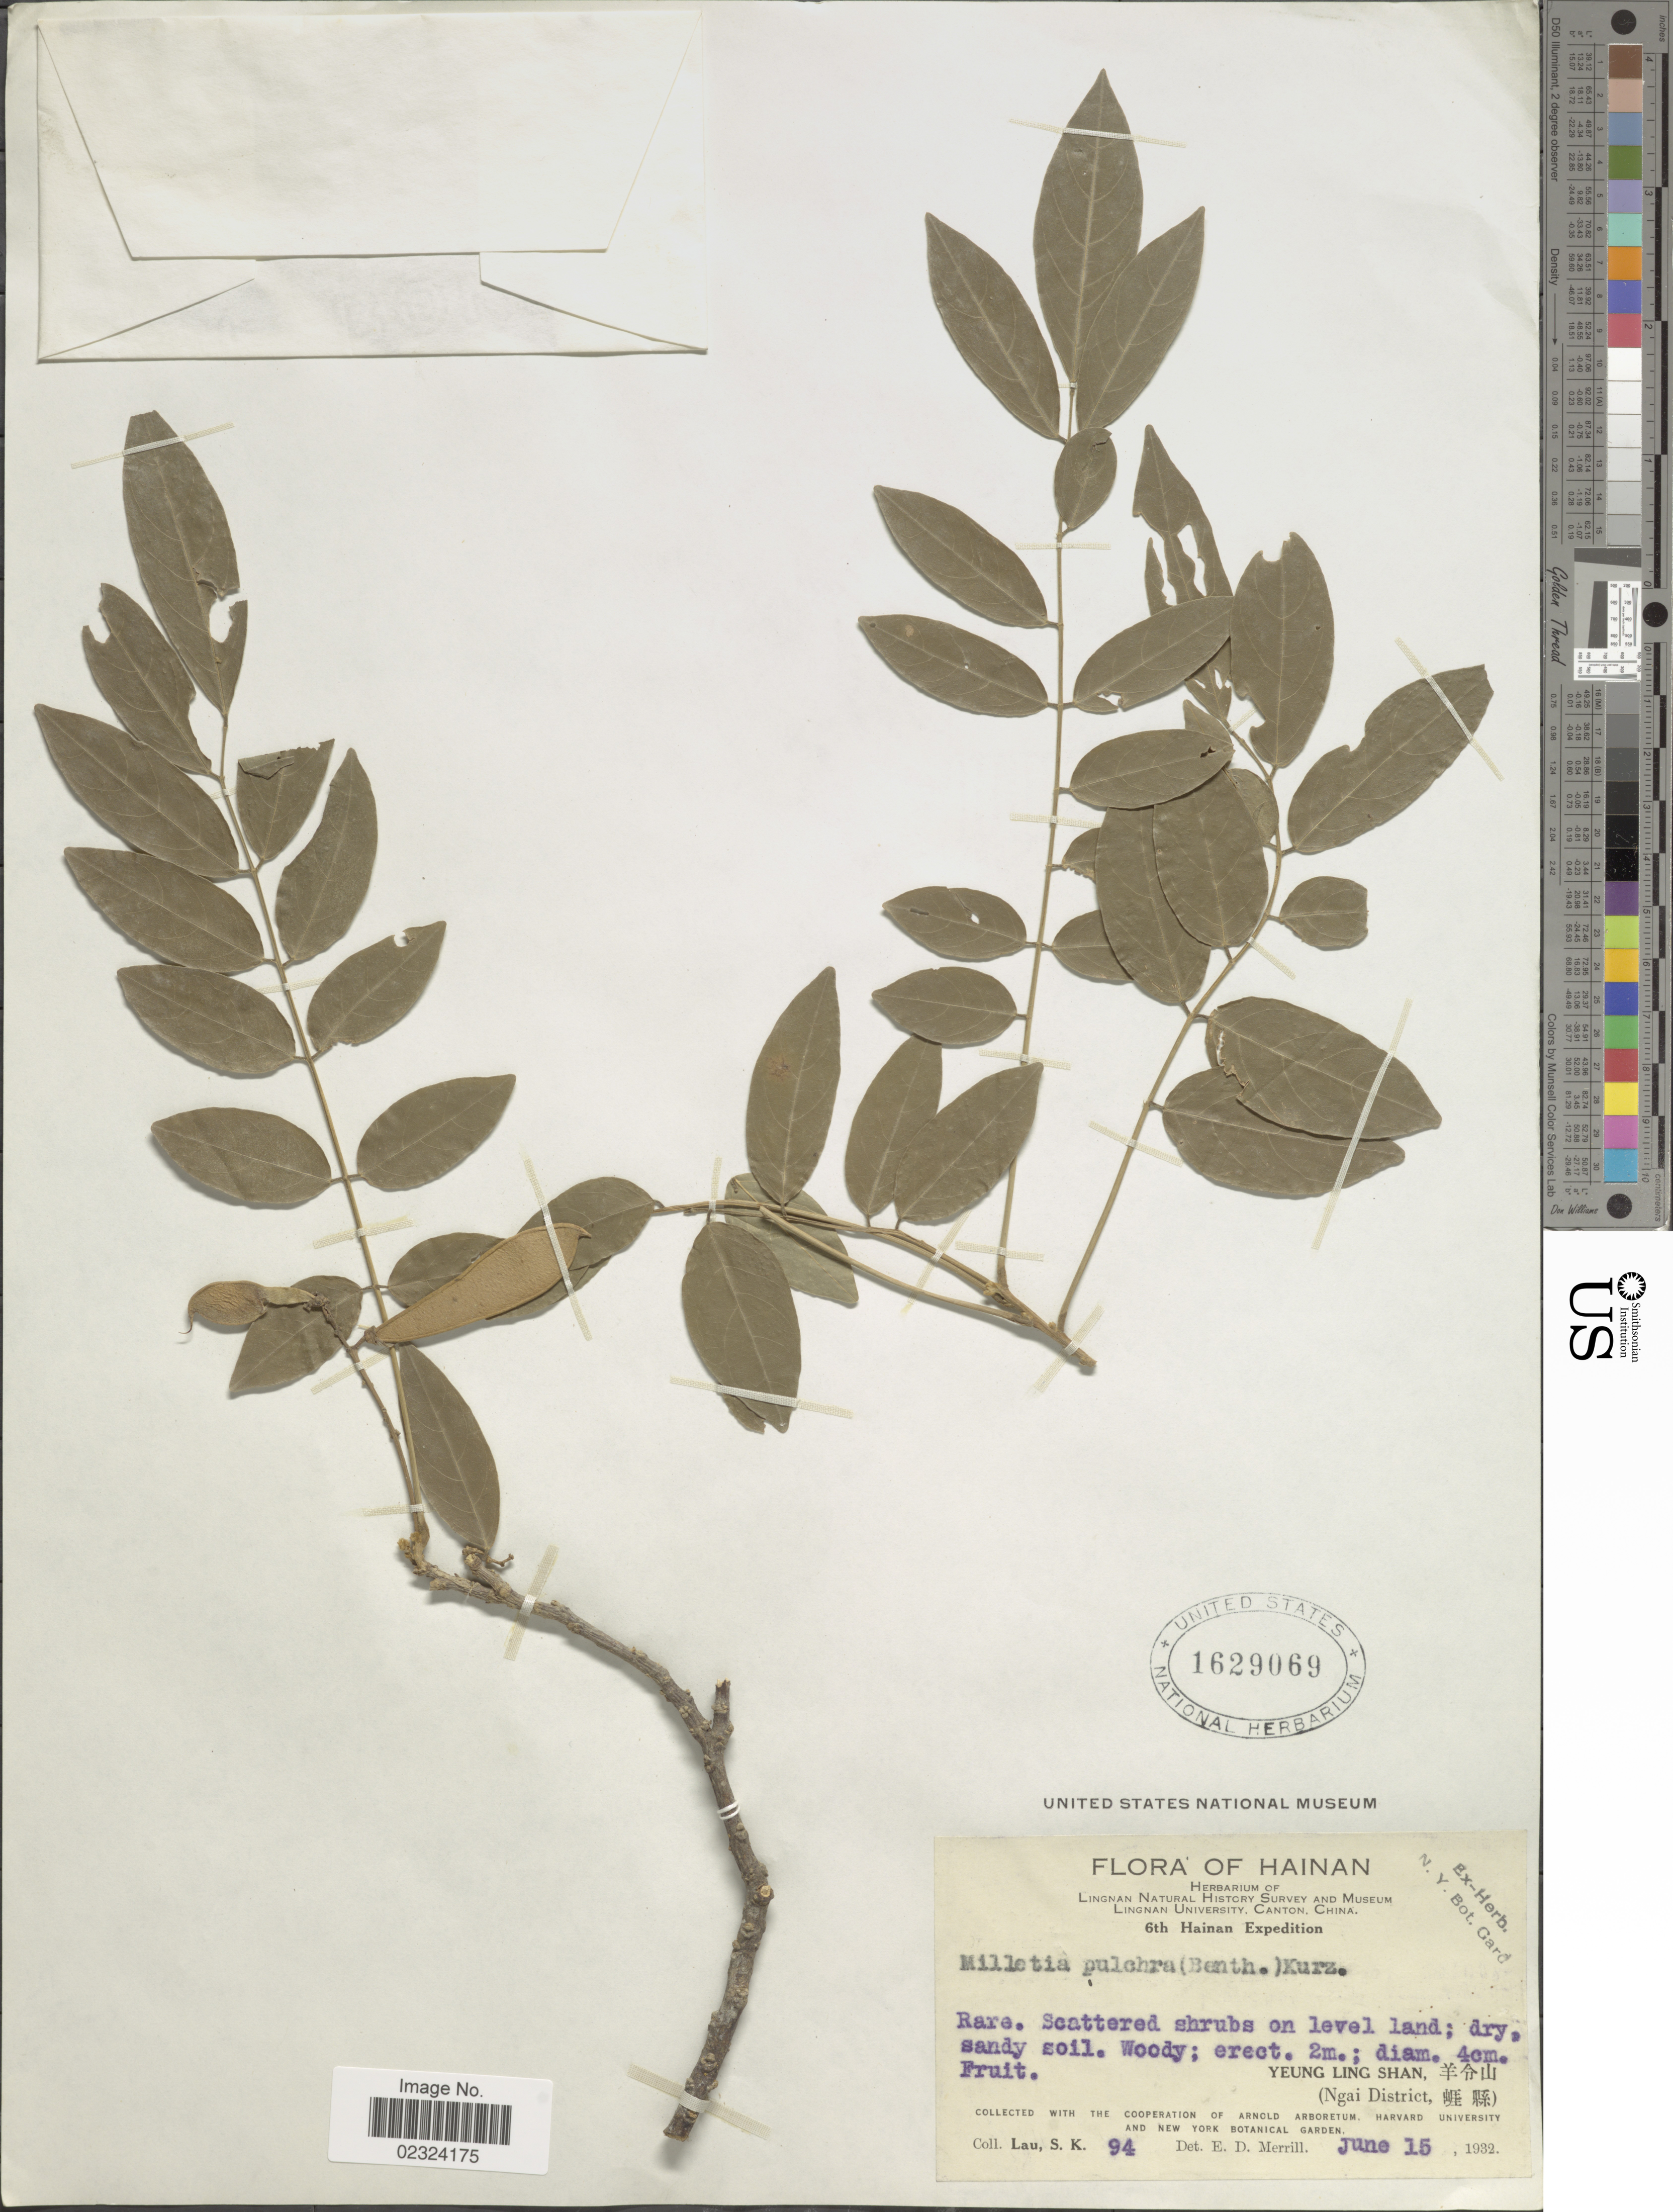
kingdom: Plantae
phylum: Tracheophyta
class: Magnoliopsida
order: Fabales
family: Fabaceae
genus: Millettia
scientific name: Millettia pulchra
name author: (Benth.) Kurz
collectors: S. K. Lau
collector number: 94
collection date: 1932-06-15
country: China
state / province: Hainan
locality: Yeung Ling Shan. (Ngai District)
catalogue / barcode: US 1629069